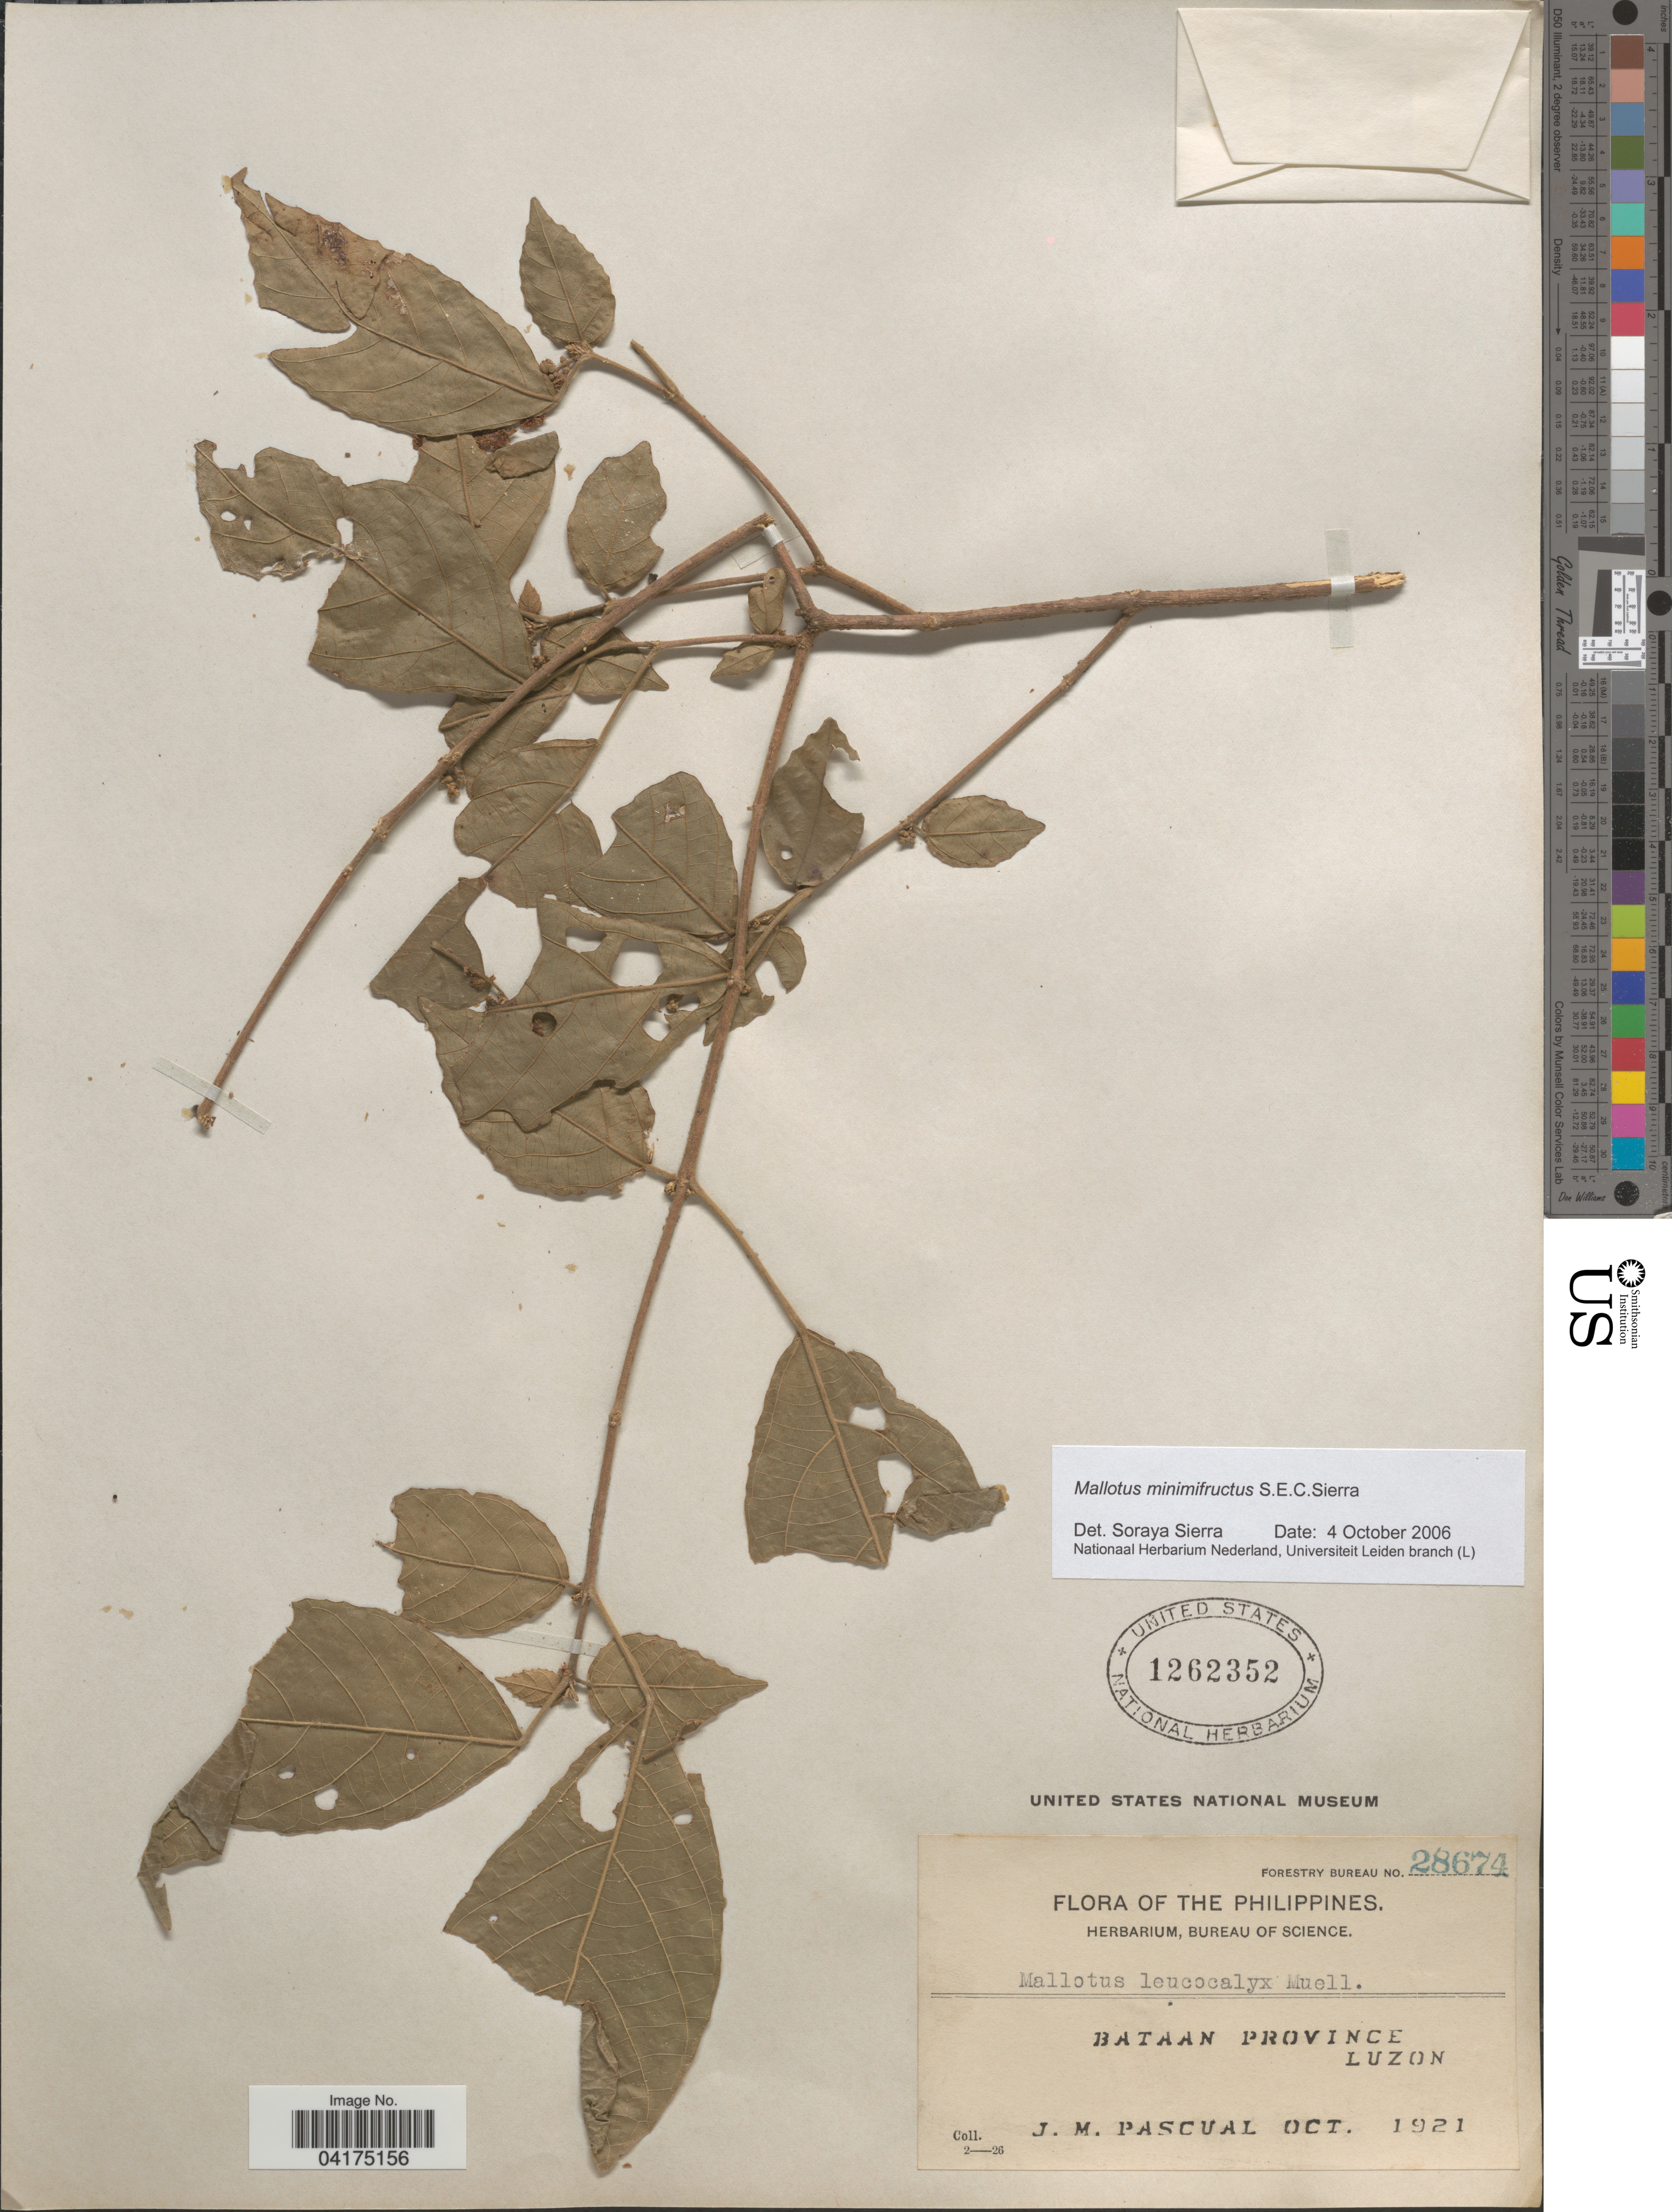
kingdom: Plantae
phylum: Tracheophyta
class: Magnoliopsida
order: Malpighiales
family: Euphorbiaceae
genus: Mallotus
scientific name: Mallotus minimifructus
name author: S.E.C. Sierra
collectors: J. Pascual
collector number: Forestry Bureau 28674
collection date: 1921-10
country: Philippines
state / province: Central Luzon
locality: Bataan Province. Luzon.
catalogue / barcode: US 1262352